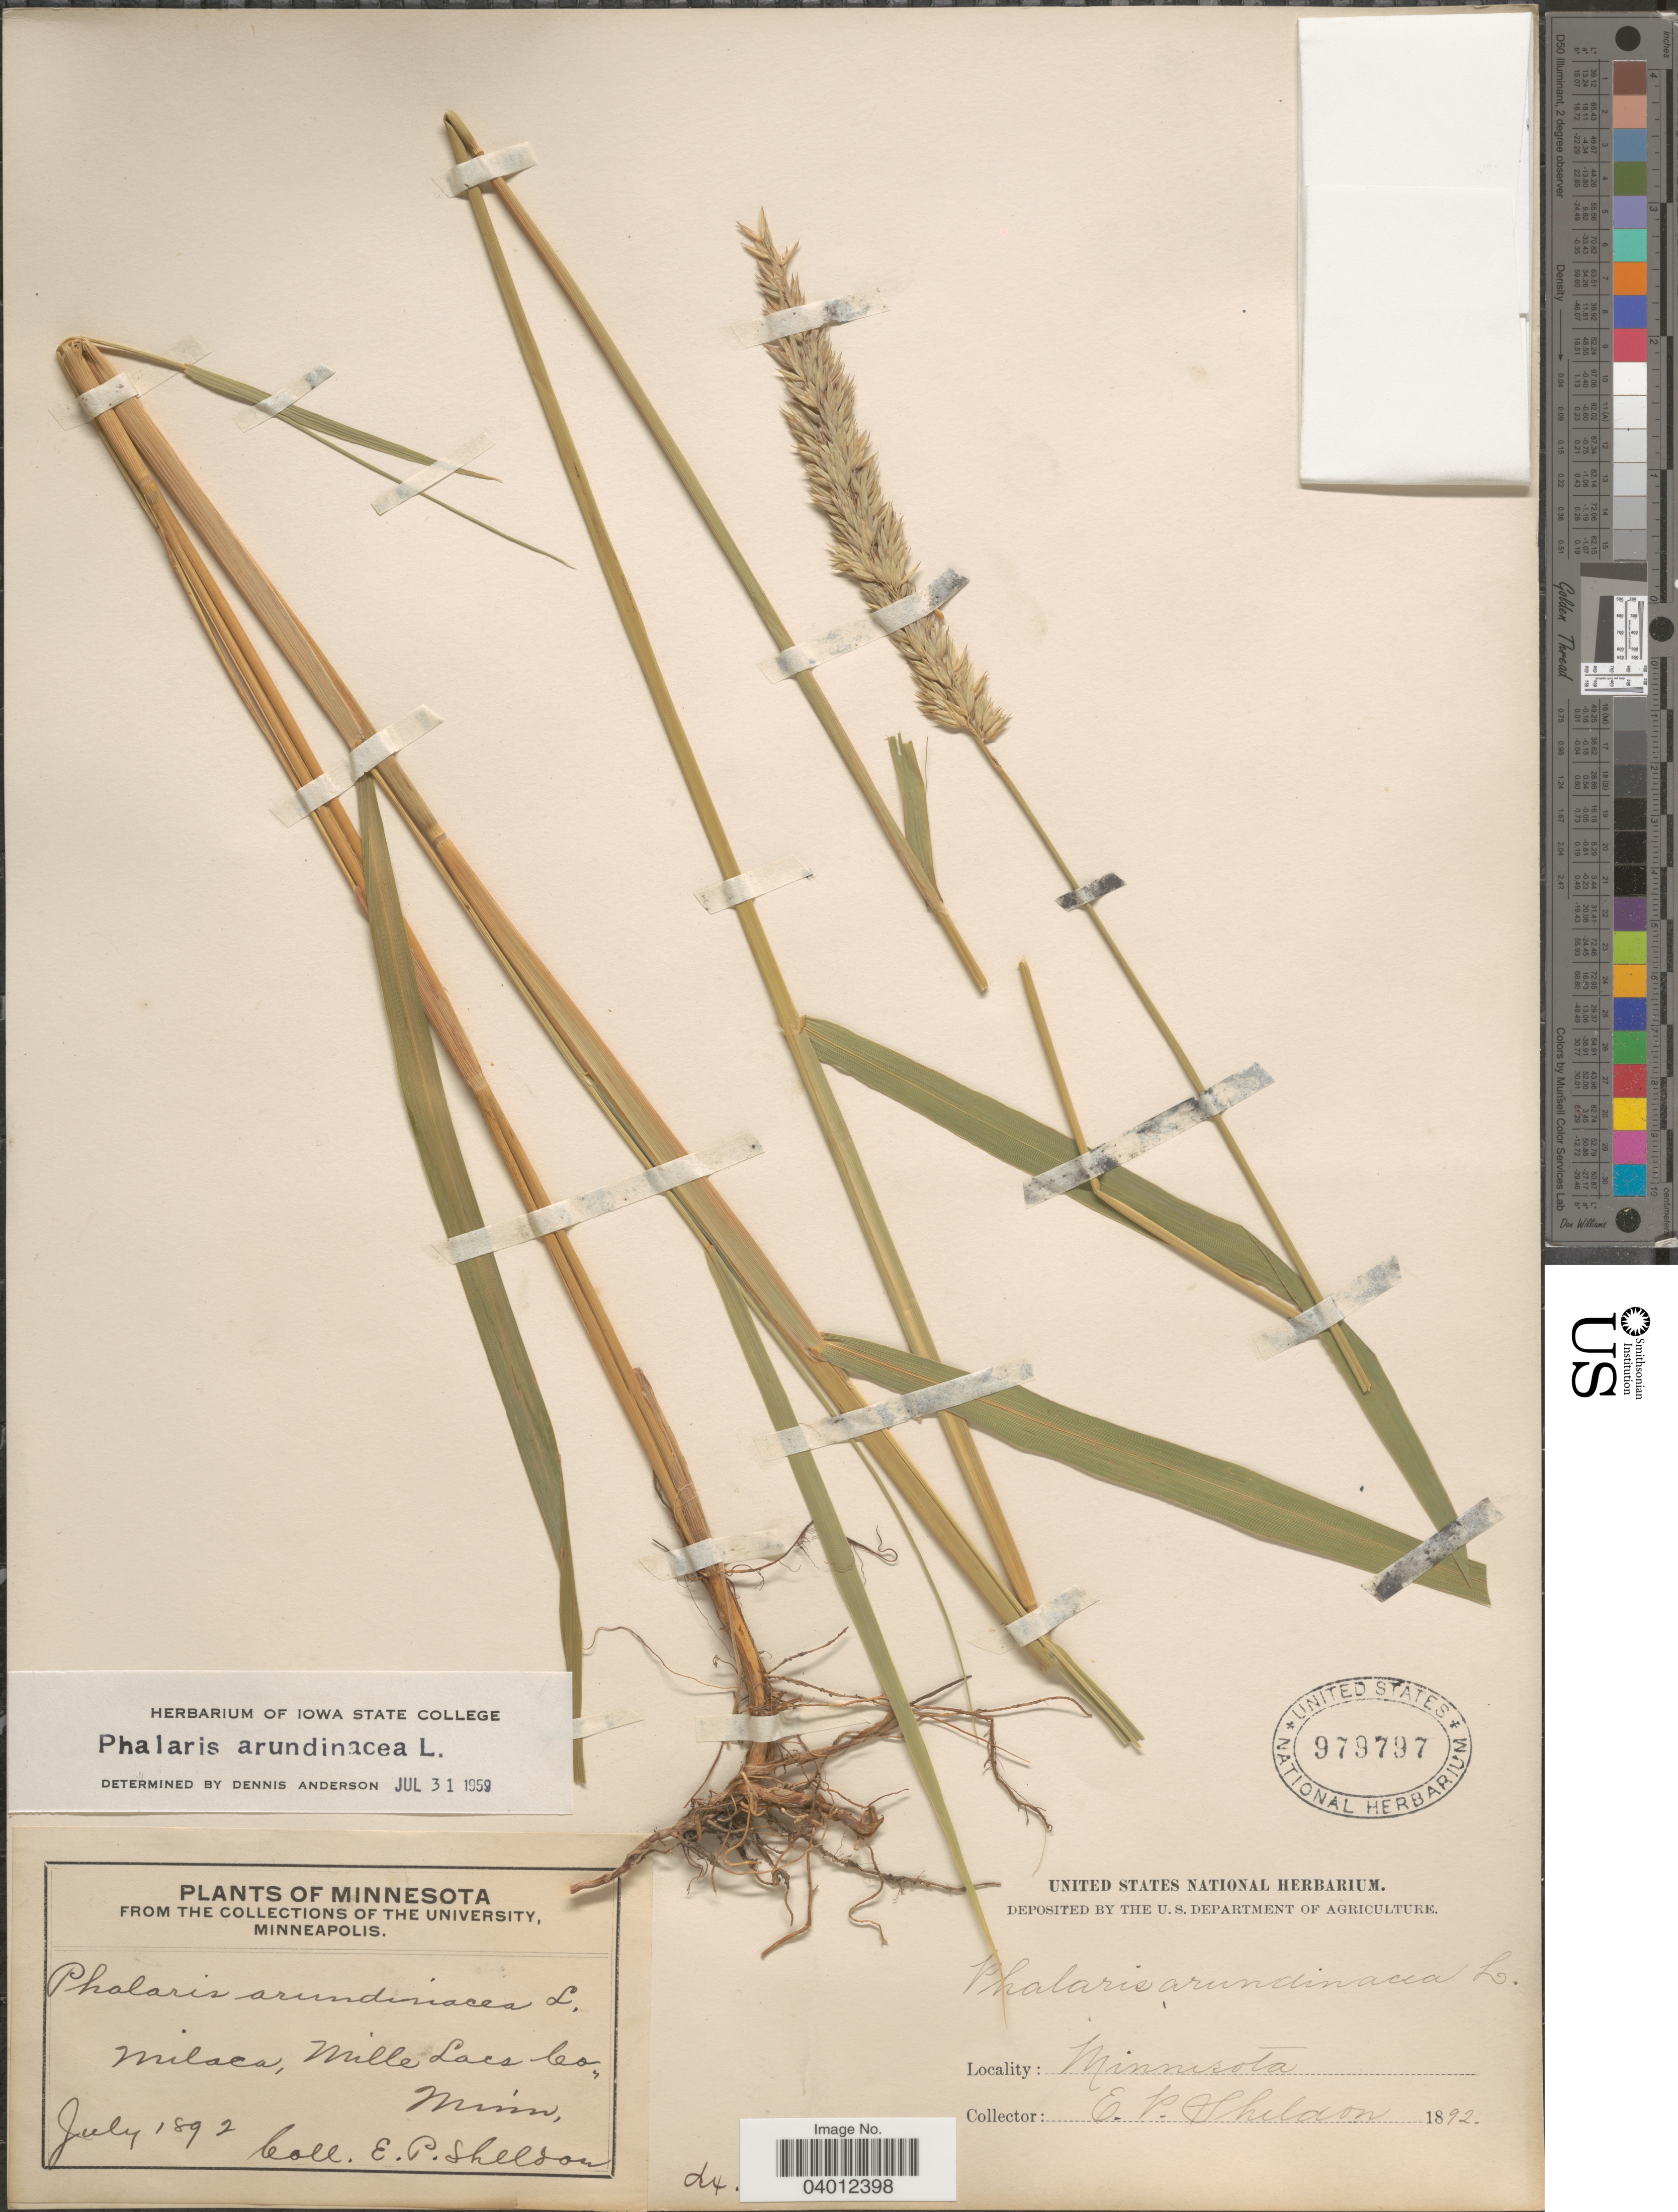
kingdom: Plantae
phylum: Tracheophyta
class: Liliopsida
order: Poales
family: Poaceae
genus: Phalaris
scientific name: Phalaris arundinacea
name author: L.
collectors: E. P. Sheldon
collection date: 1892-07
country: United States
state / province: Minnesota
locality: Milaca, Mille Lacs Co.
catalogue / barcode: US 979797